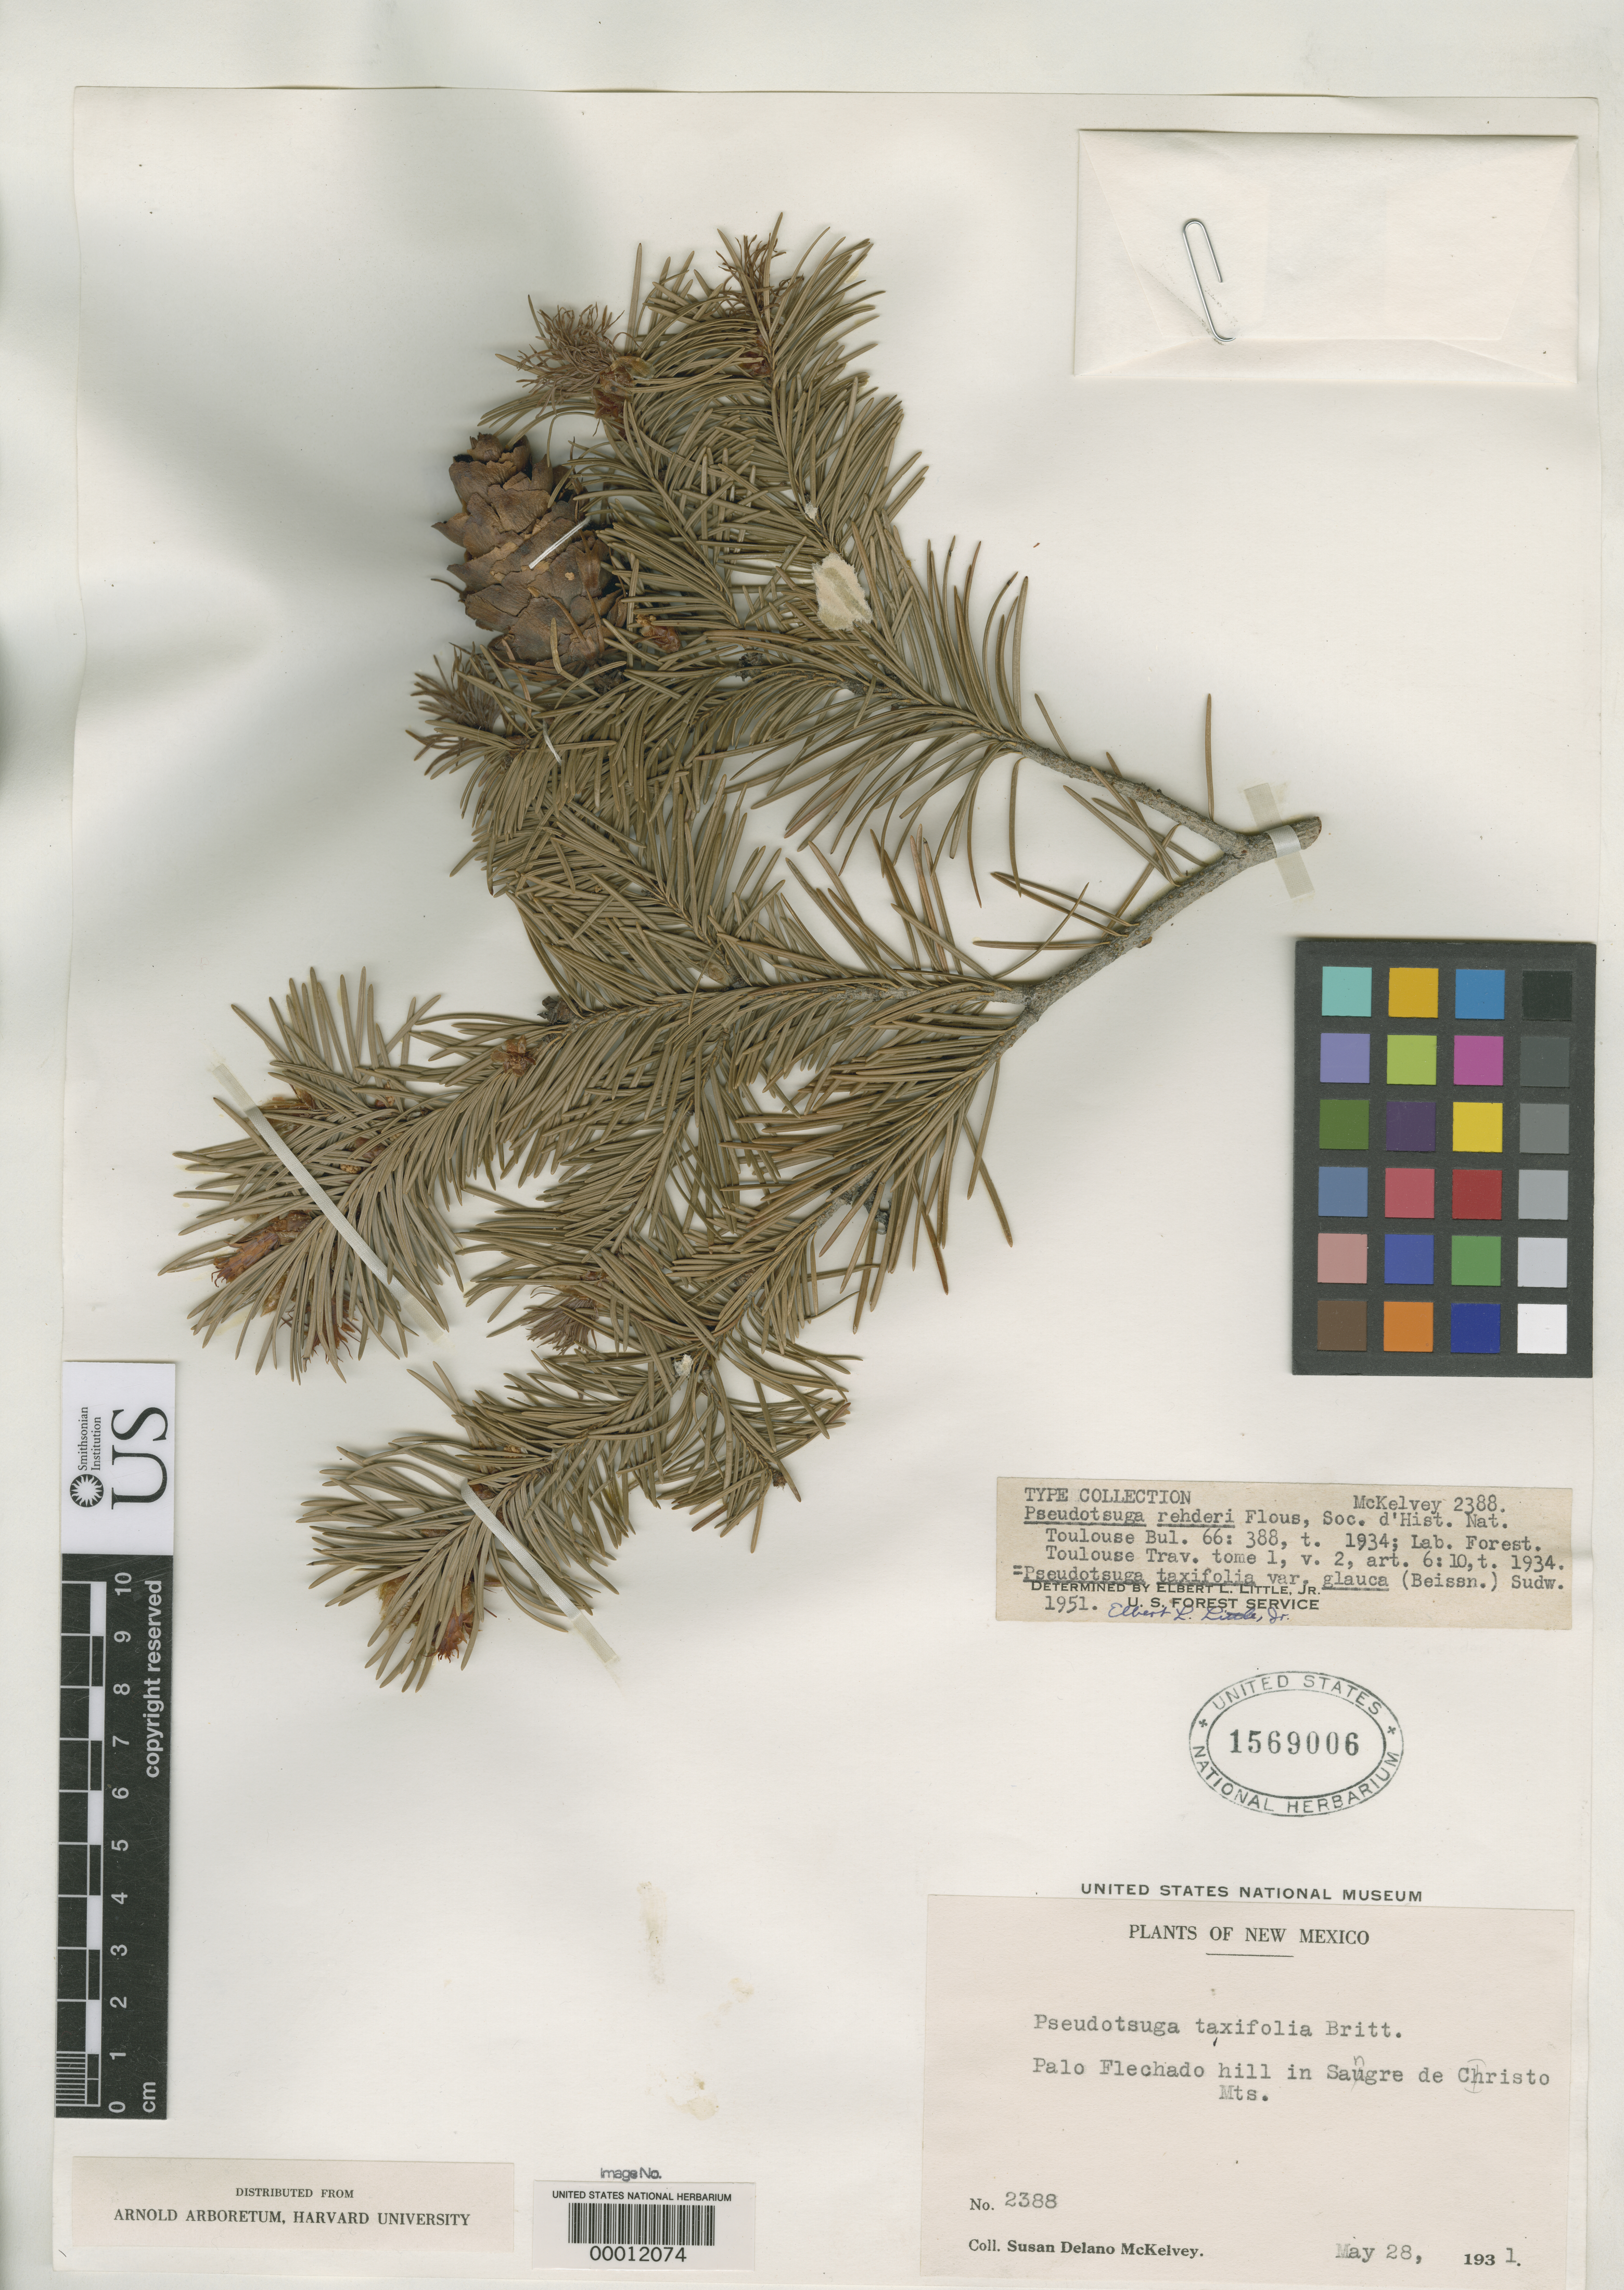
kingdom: Plantae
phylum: Tracheophyta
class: Pinopsida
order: Pinales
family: Pinaceae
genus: Pseudotsuga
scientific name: Pseudotsuga rehderi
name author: Flous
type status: Type Collection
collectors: S. A. McKelvey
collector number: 2388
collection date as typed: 28 May 1931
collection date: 1931-05-28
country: United States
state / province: New Mexico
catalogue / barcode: US 1569006